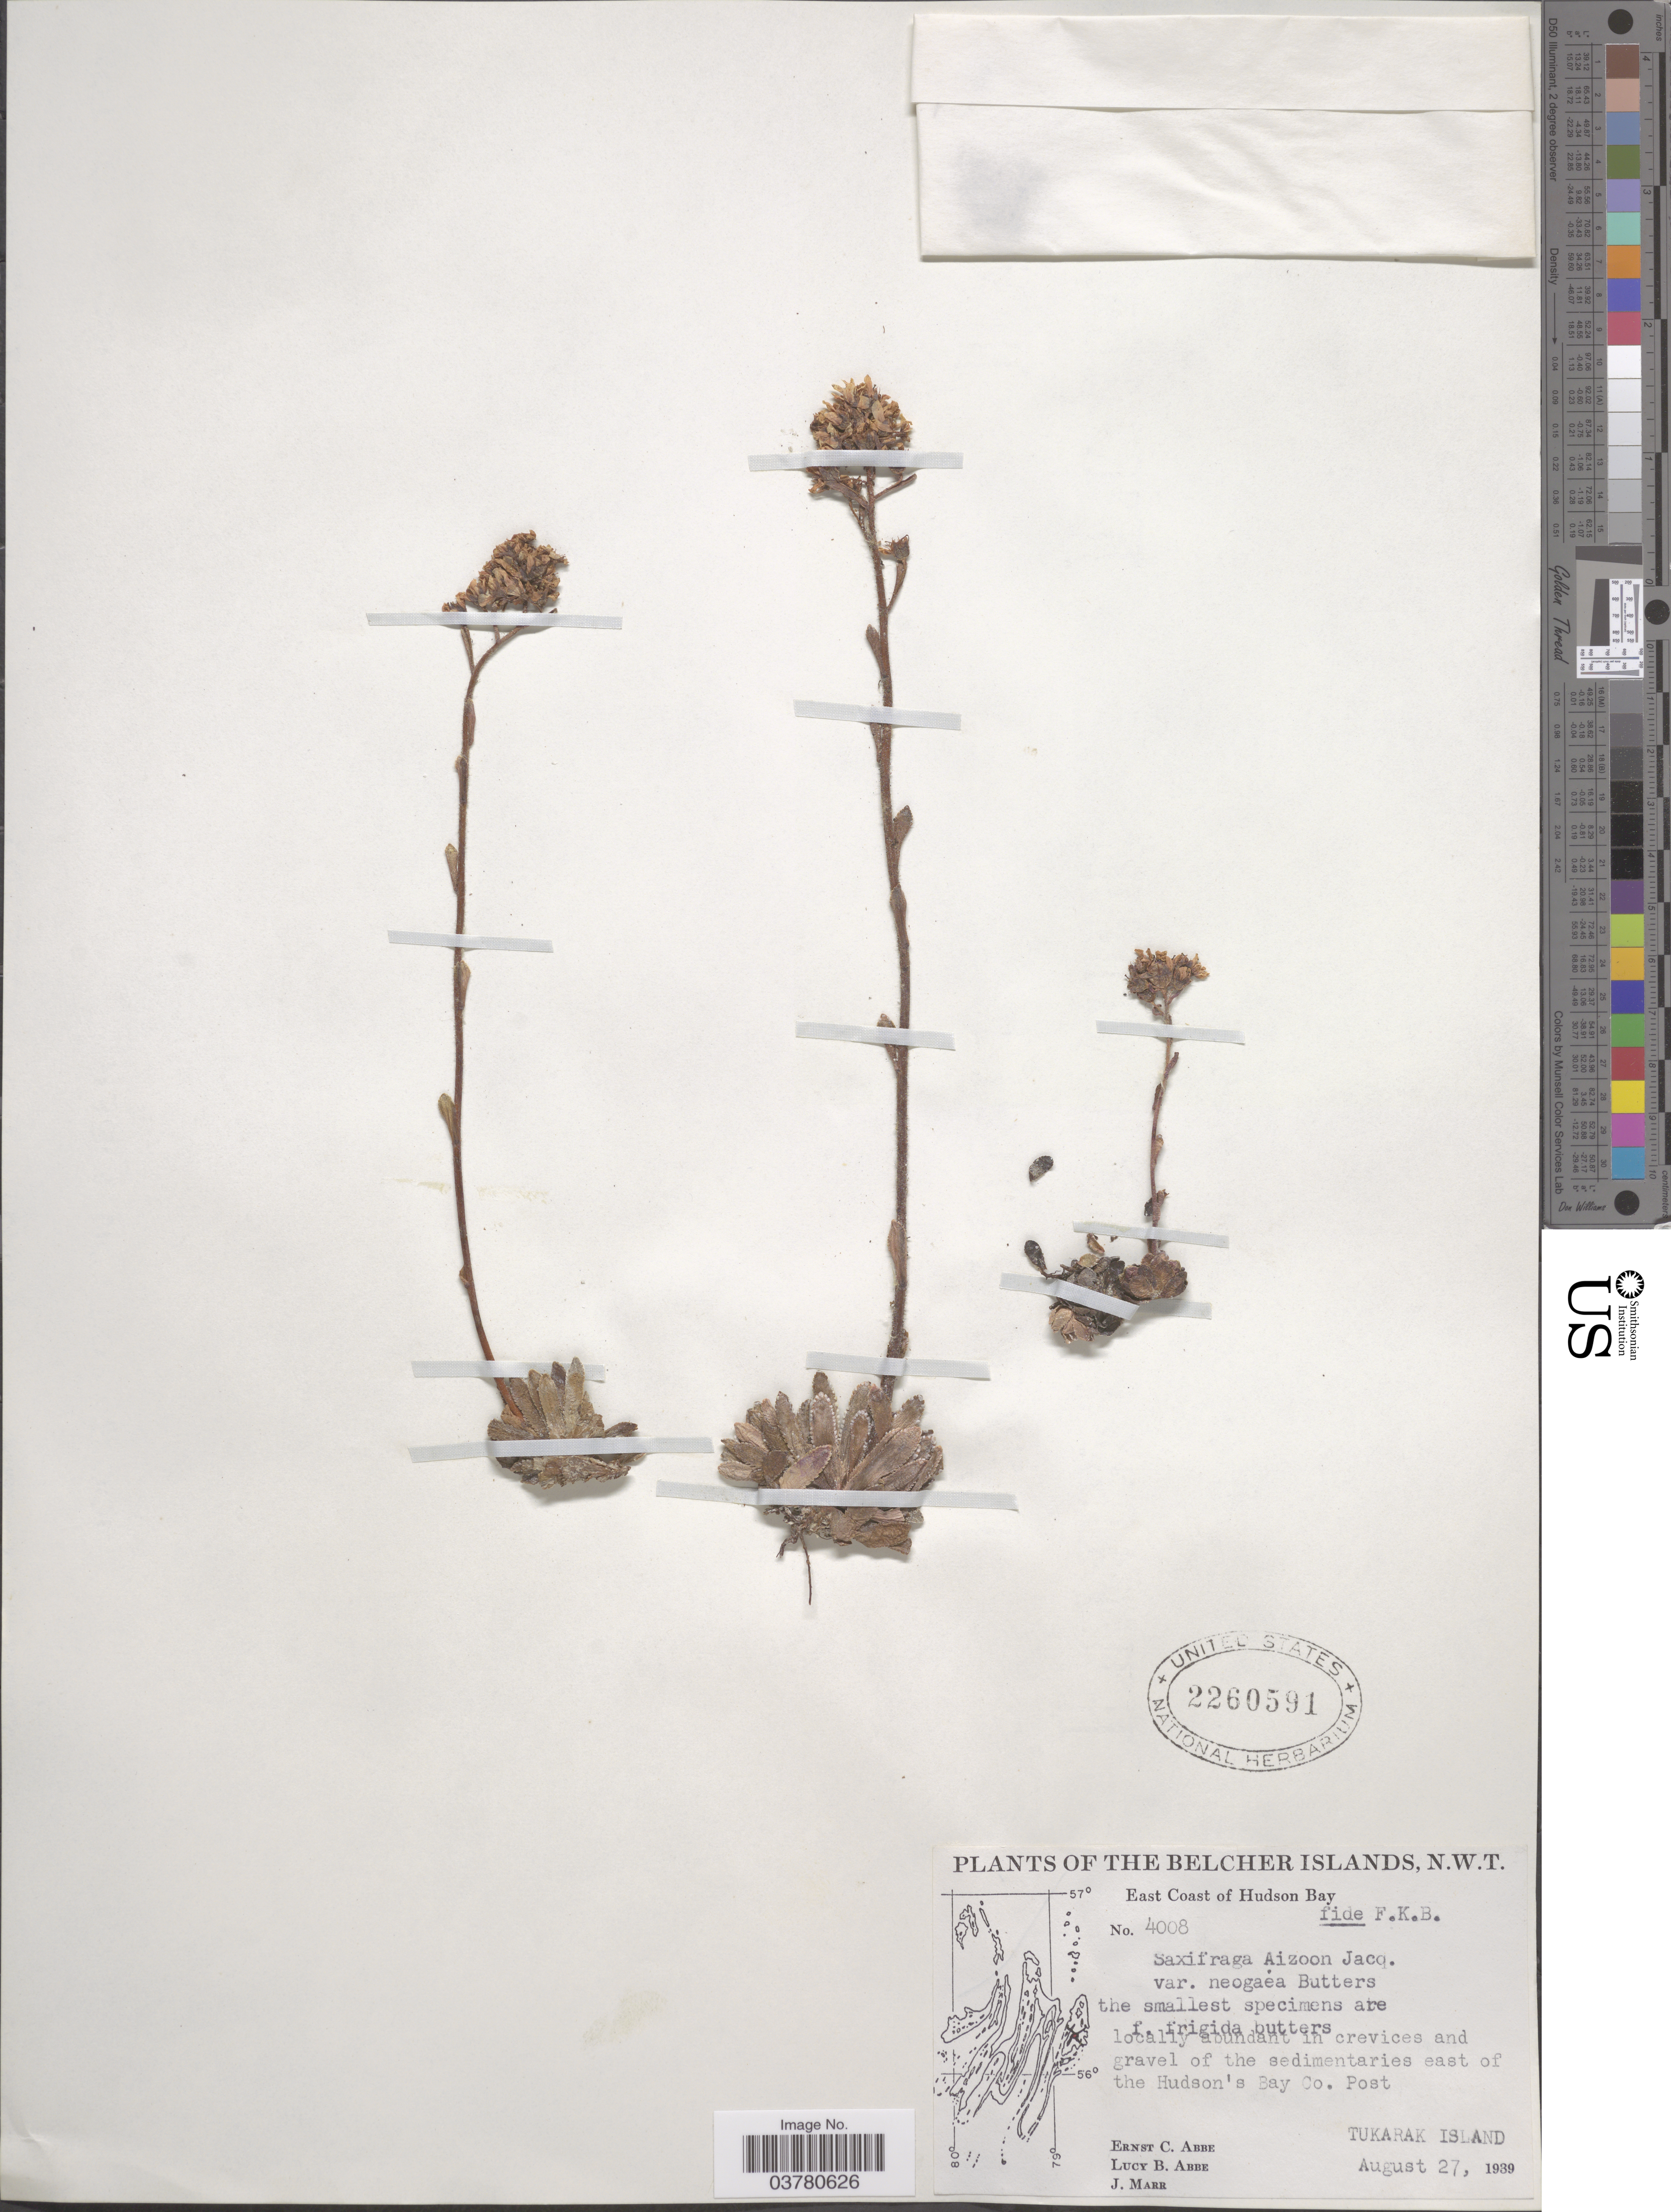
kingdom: Plantae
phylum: Tracheophyta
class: Magnoliopsida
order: Saxifragales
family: Saxifragaceae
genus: Saxifraga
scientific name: Saxifraga paniculata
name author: Mill.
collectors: E. C. Abbe, L. B. Abbe & J. Marr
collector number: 4008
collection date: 1939-08-27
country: Canada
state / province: Northwest Territories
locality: The Belcher Islands, N. W. T. East Coast of Hudson Bay. Locally abundant in crevices and gravel of the sedimentaries east of the Hudson's Bay Co. Post. Tukarak Island.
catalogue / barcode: US 2260591